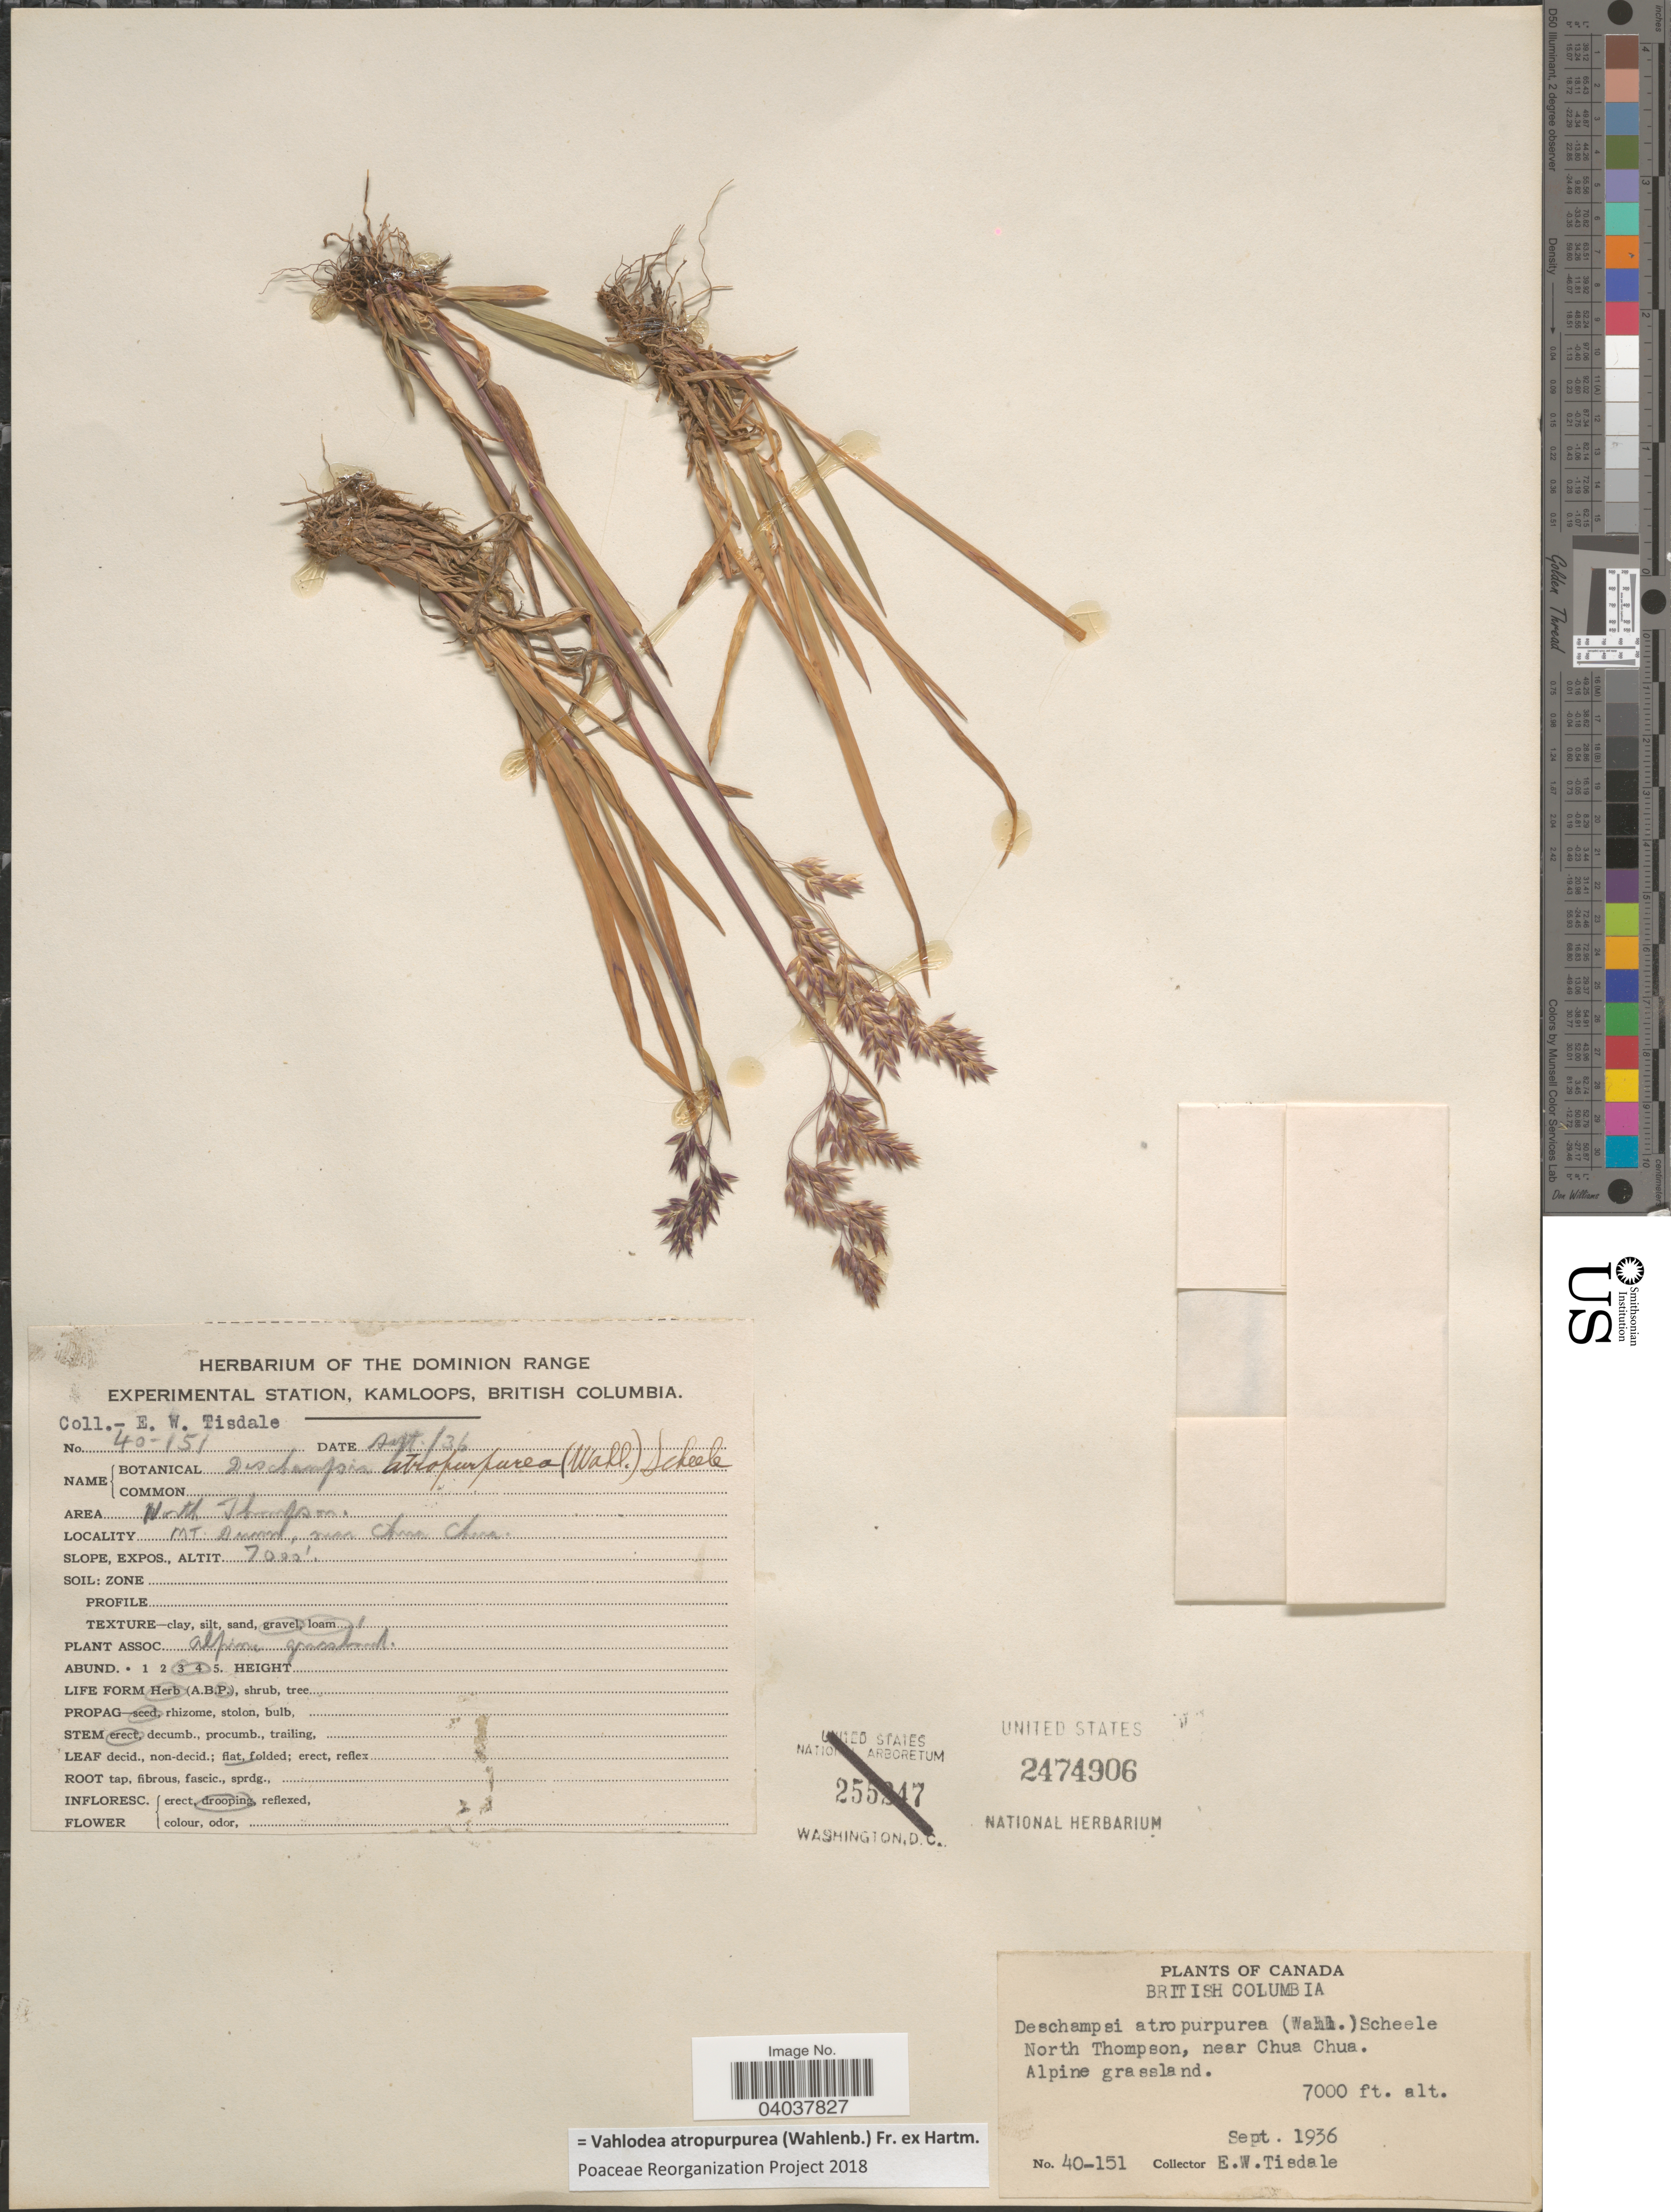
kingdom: Plantae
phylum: Tracheophyta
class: Liliopsida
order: Poales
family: Poaceae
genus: Vahlodea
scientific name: Vahlodea atropurpurea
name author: (Wahlenb.) Fr. ex Hartm.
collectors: E. Tisdale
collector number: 40-151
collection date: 1936-09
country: Canada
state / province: British Columbia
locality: Area North Thompson. Mt. Dunn, near Chua Chua.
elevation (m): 2134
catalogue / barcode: US 2474906